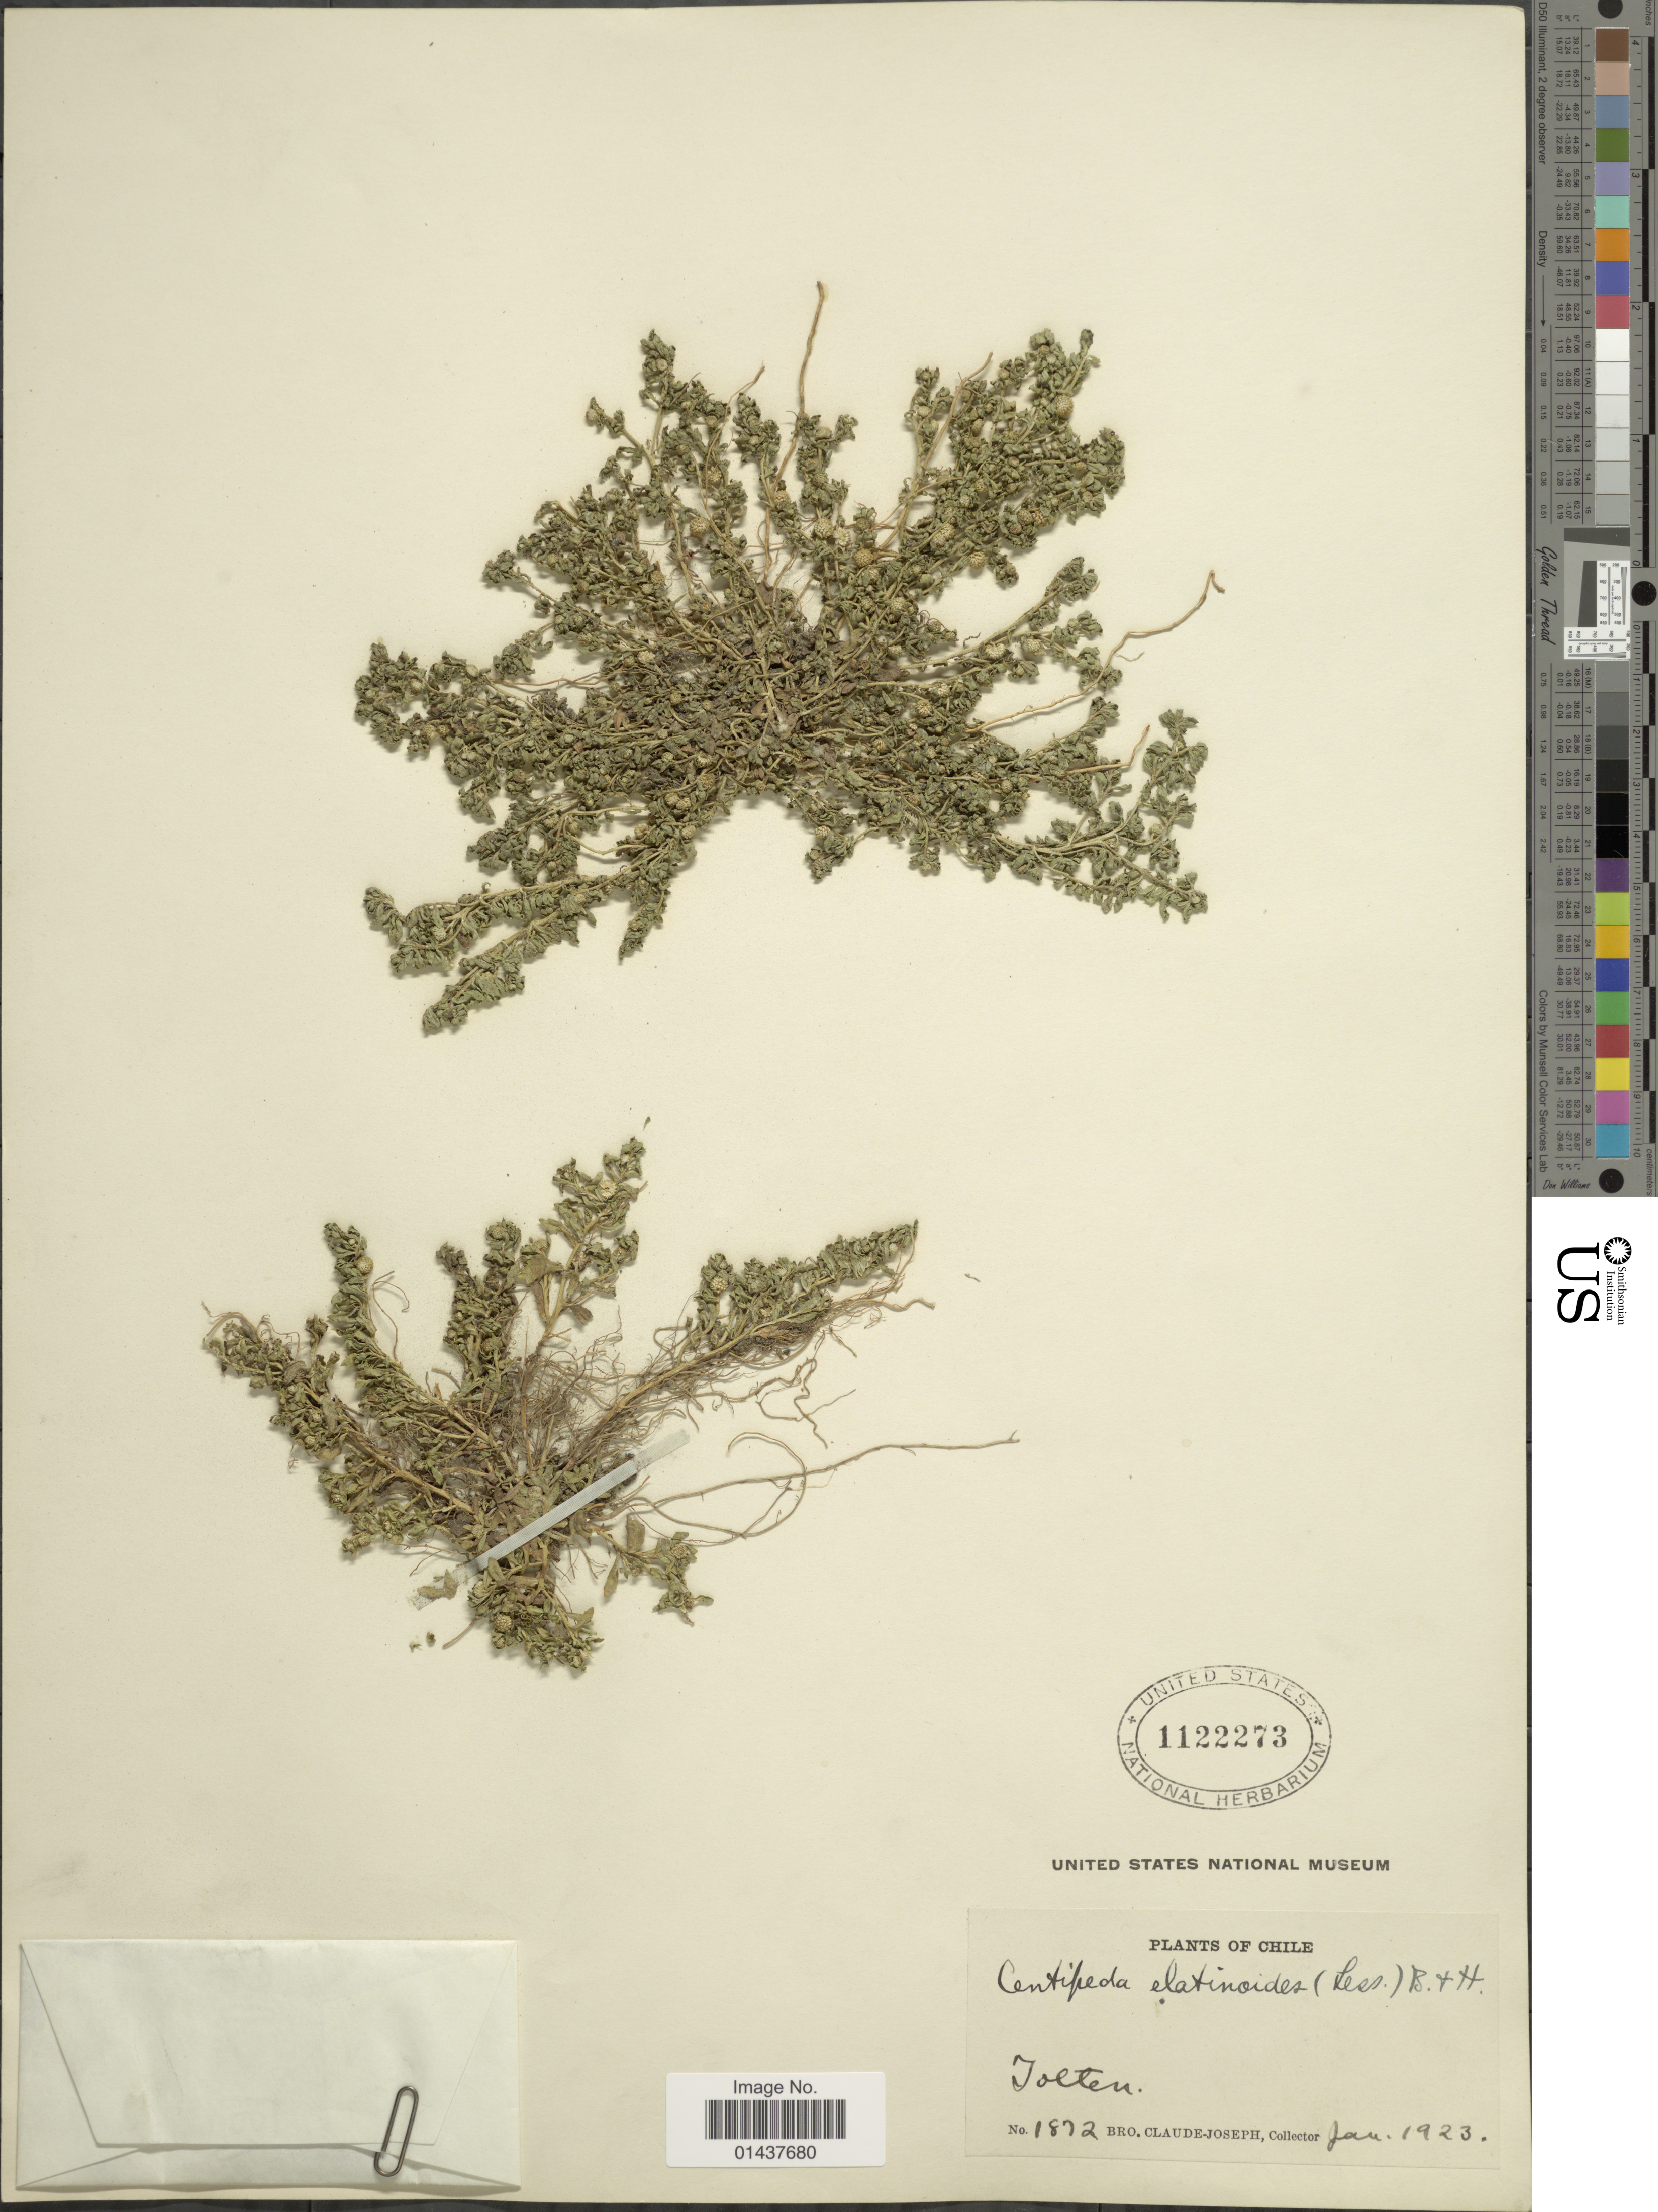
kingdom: Plantae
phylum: Tracheophyta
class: Magnoliopsida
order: Asterales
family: Asteraceae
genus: Centipeda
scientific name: Centipeda elatinoides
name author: (Less.) Boh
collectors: Bro. Claude-Joseph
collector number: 1872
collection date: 1923-01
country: Chile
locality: Tolten.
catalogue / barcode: US 1122273